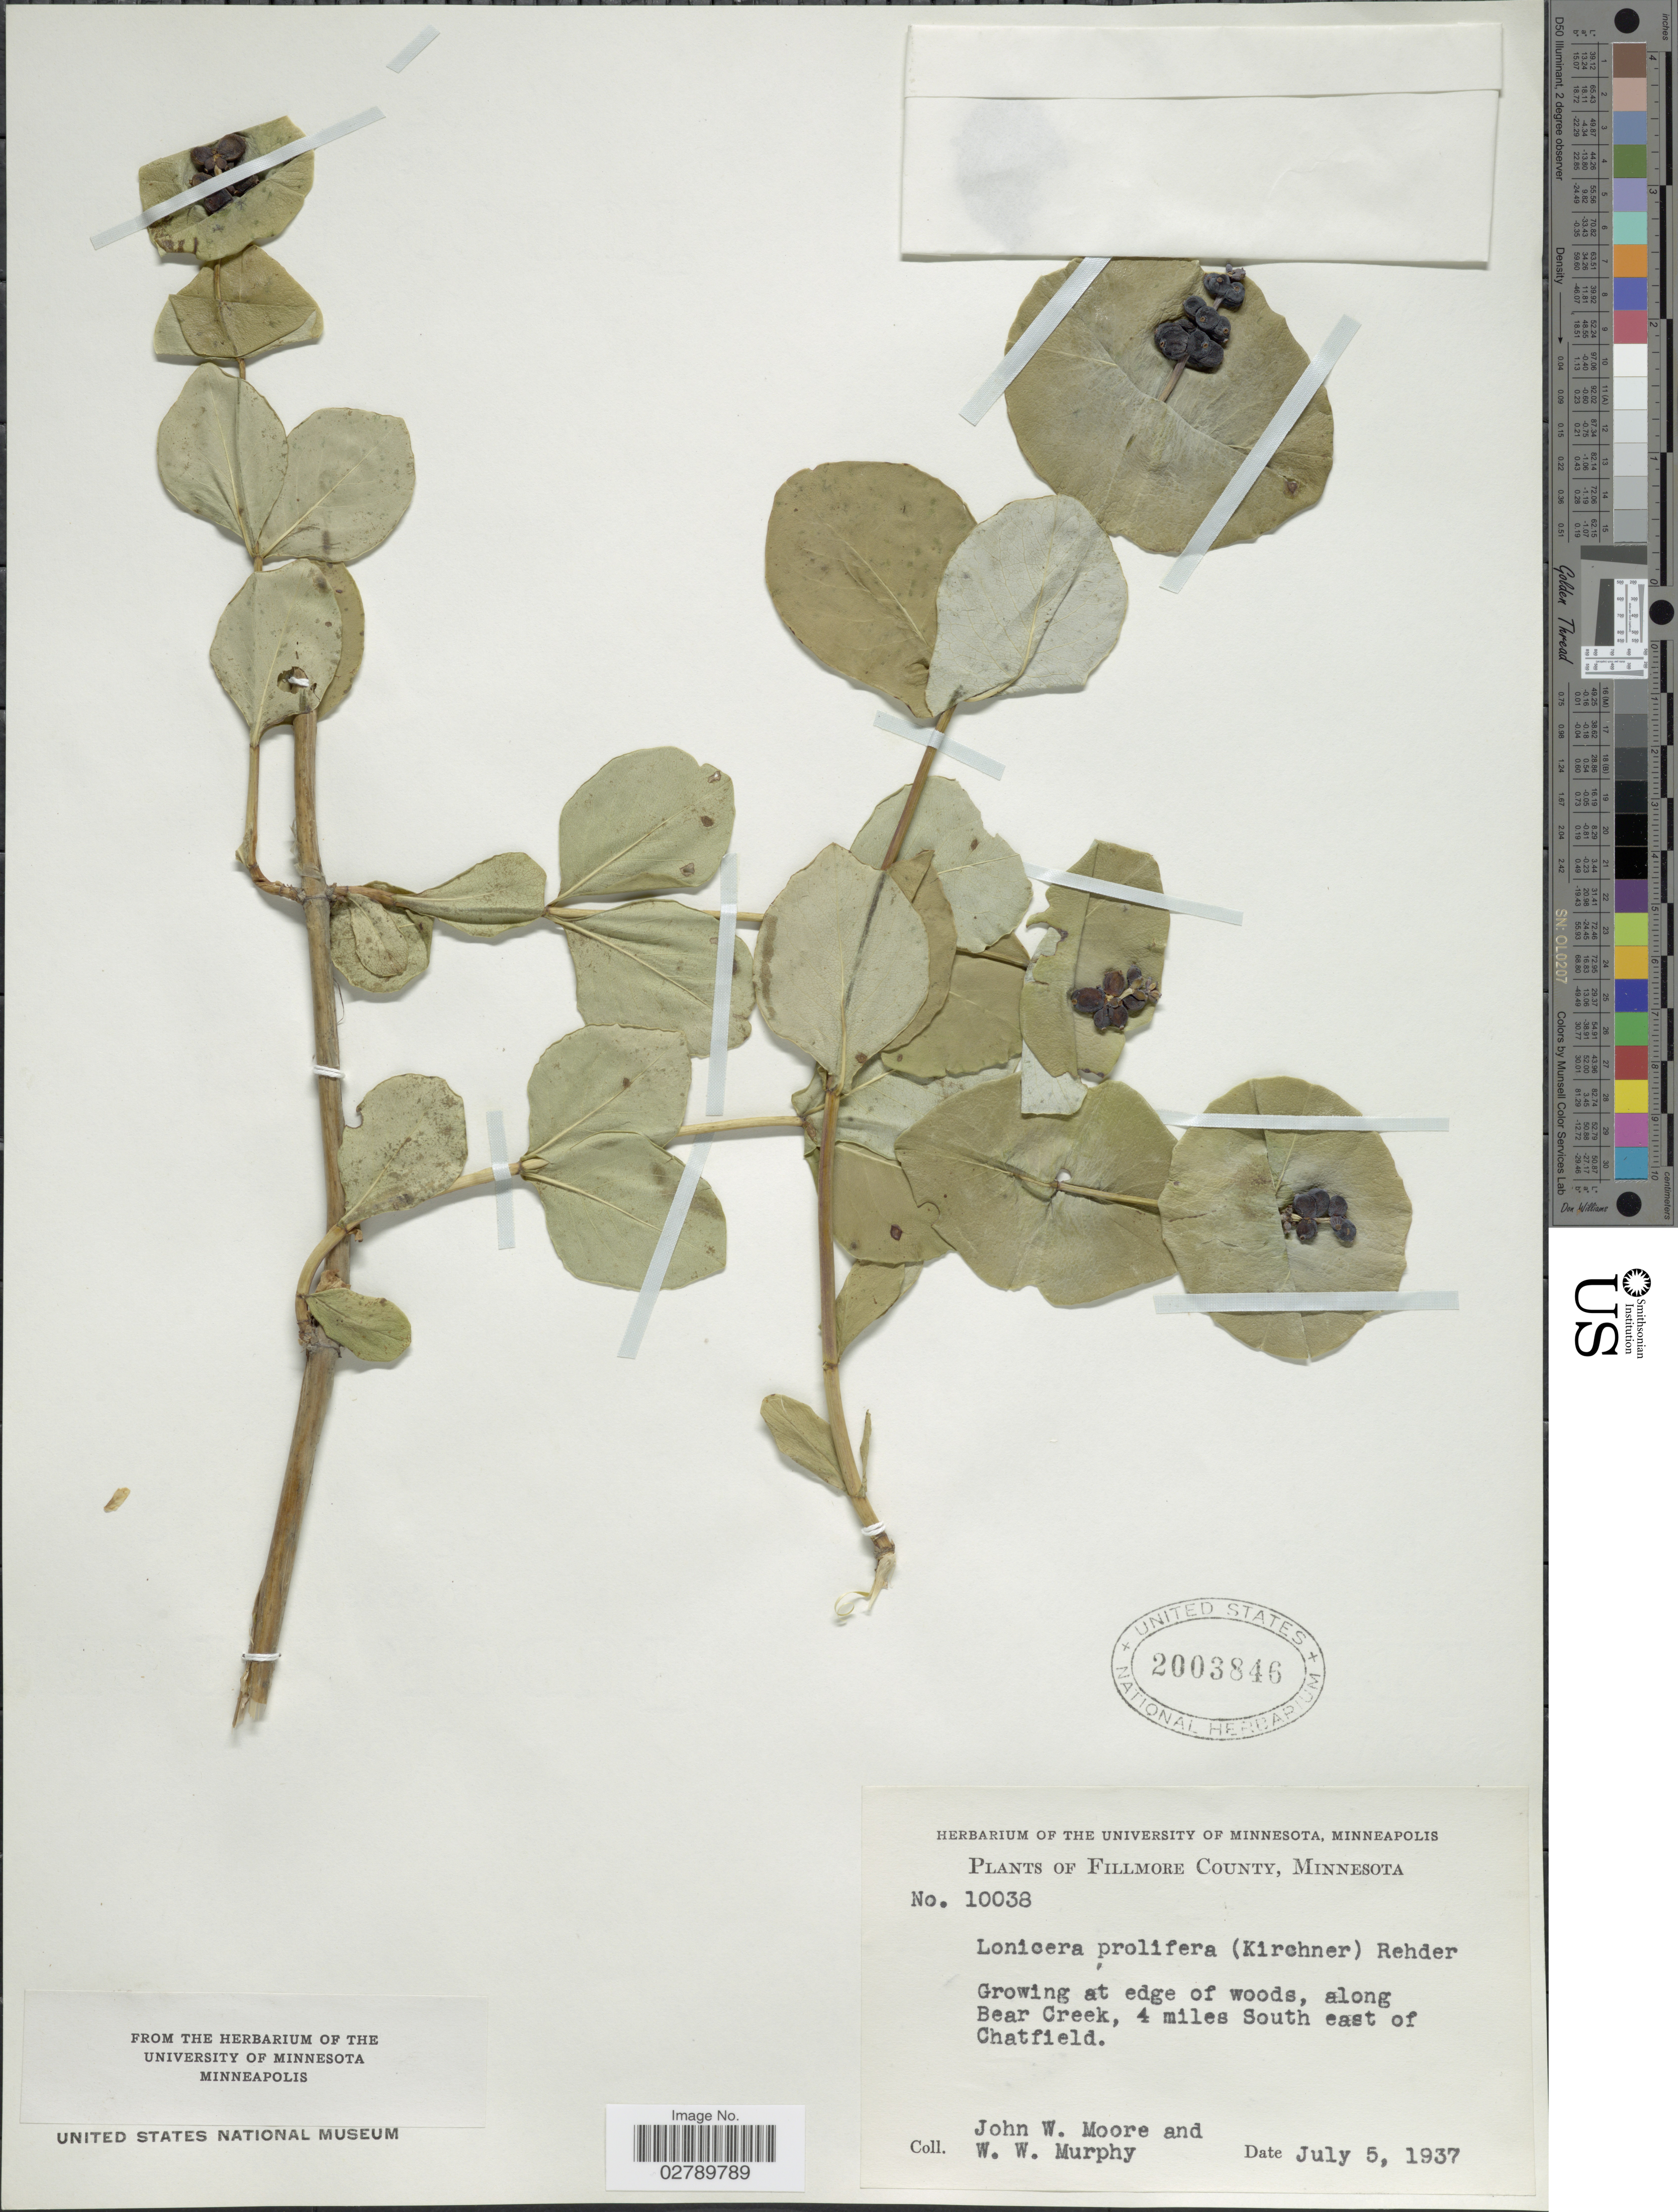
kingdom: Plantae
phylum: Tracheophyta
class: Magnoliopsida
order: Dipsacales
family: Caprifoliaceae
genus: Lonicera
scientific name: Lonicera prolifera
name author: (O. Kirchner) Booth ex Rehder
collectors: J. Moore & W. Murphy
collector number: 10038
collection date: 1937-07-05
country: United States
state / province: Minnesota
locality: Fillmore County. Growing at edge of woods, along Bear Creek, 4 miles South east of Chatfield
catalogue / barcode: US 2003846